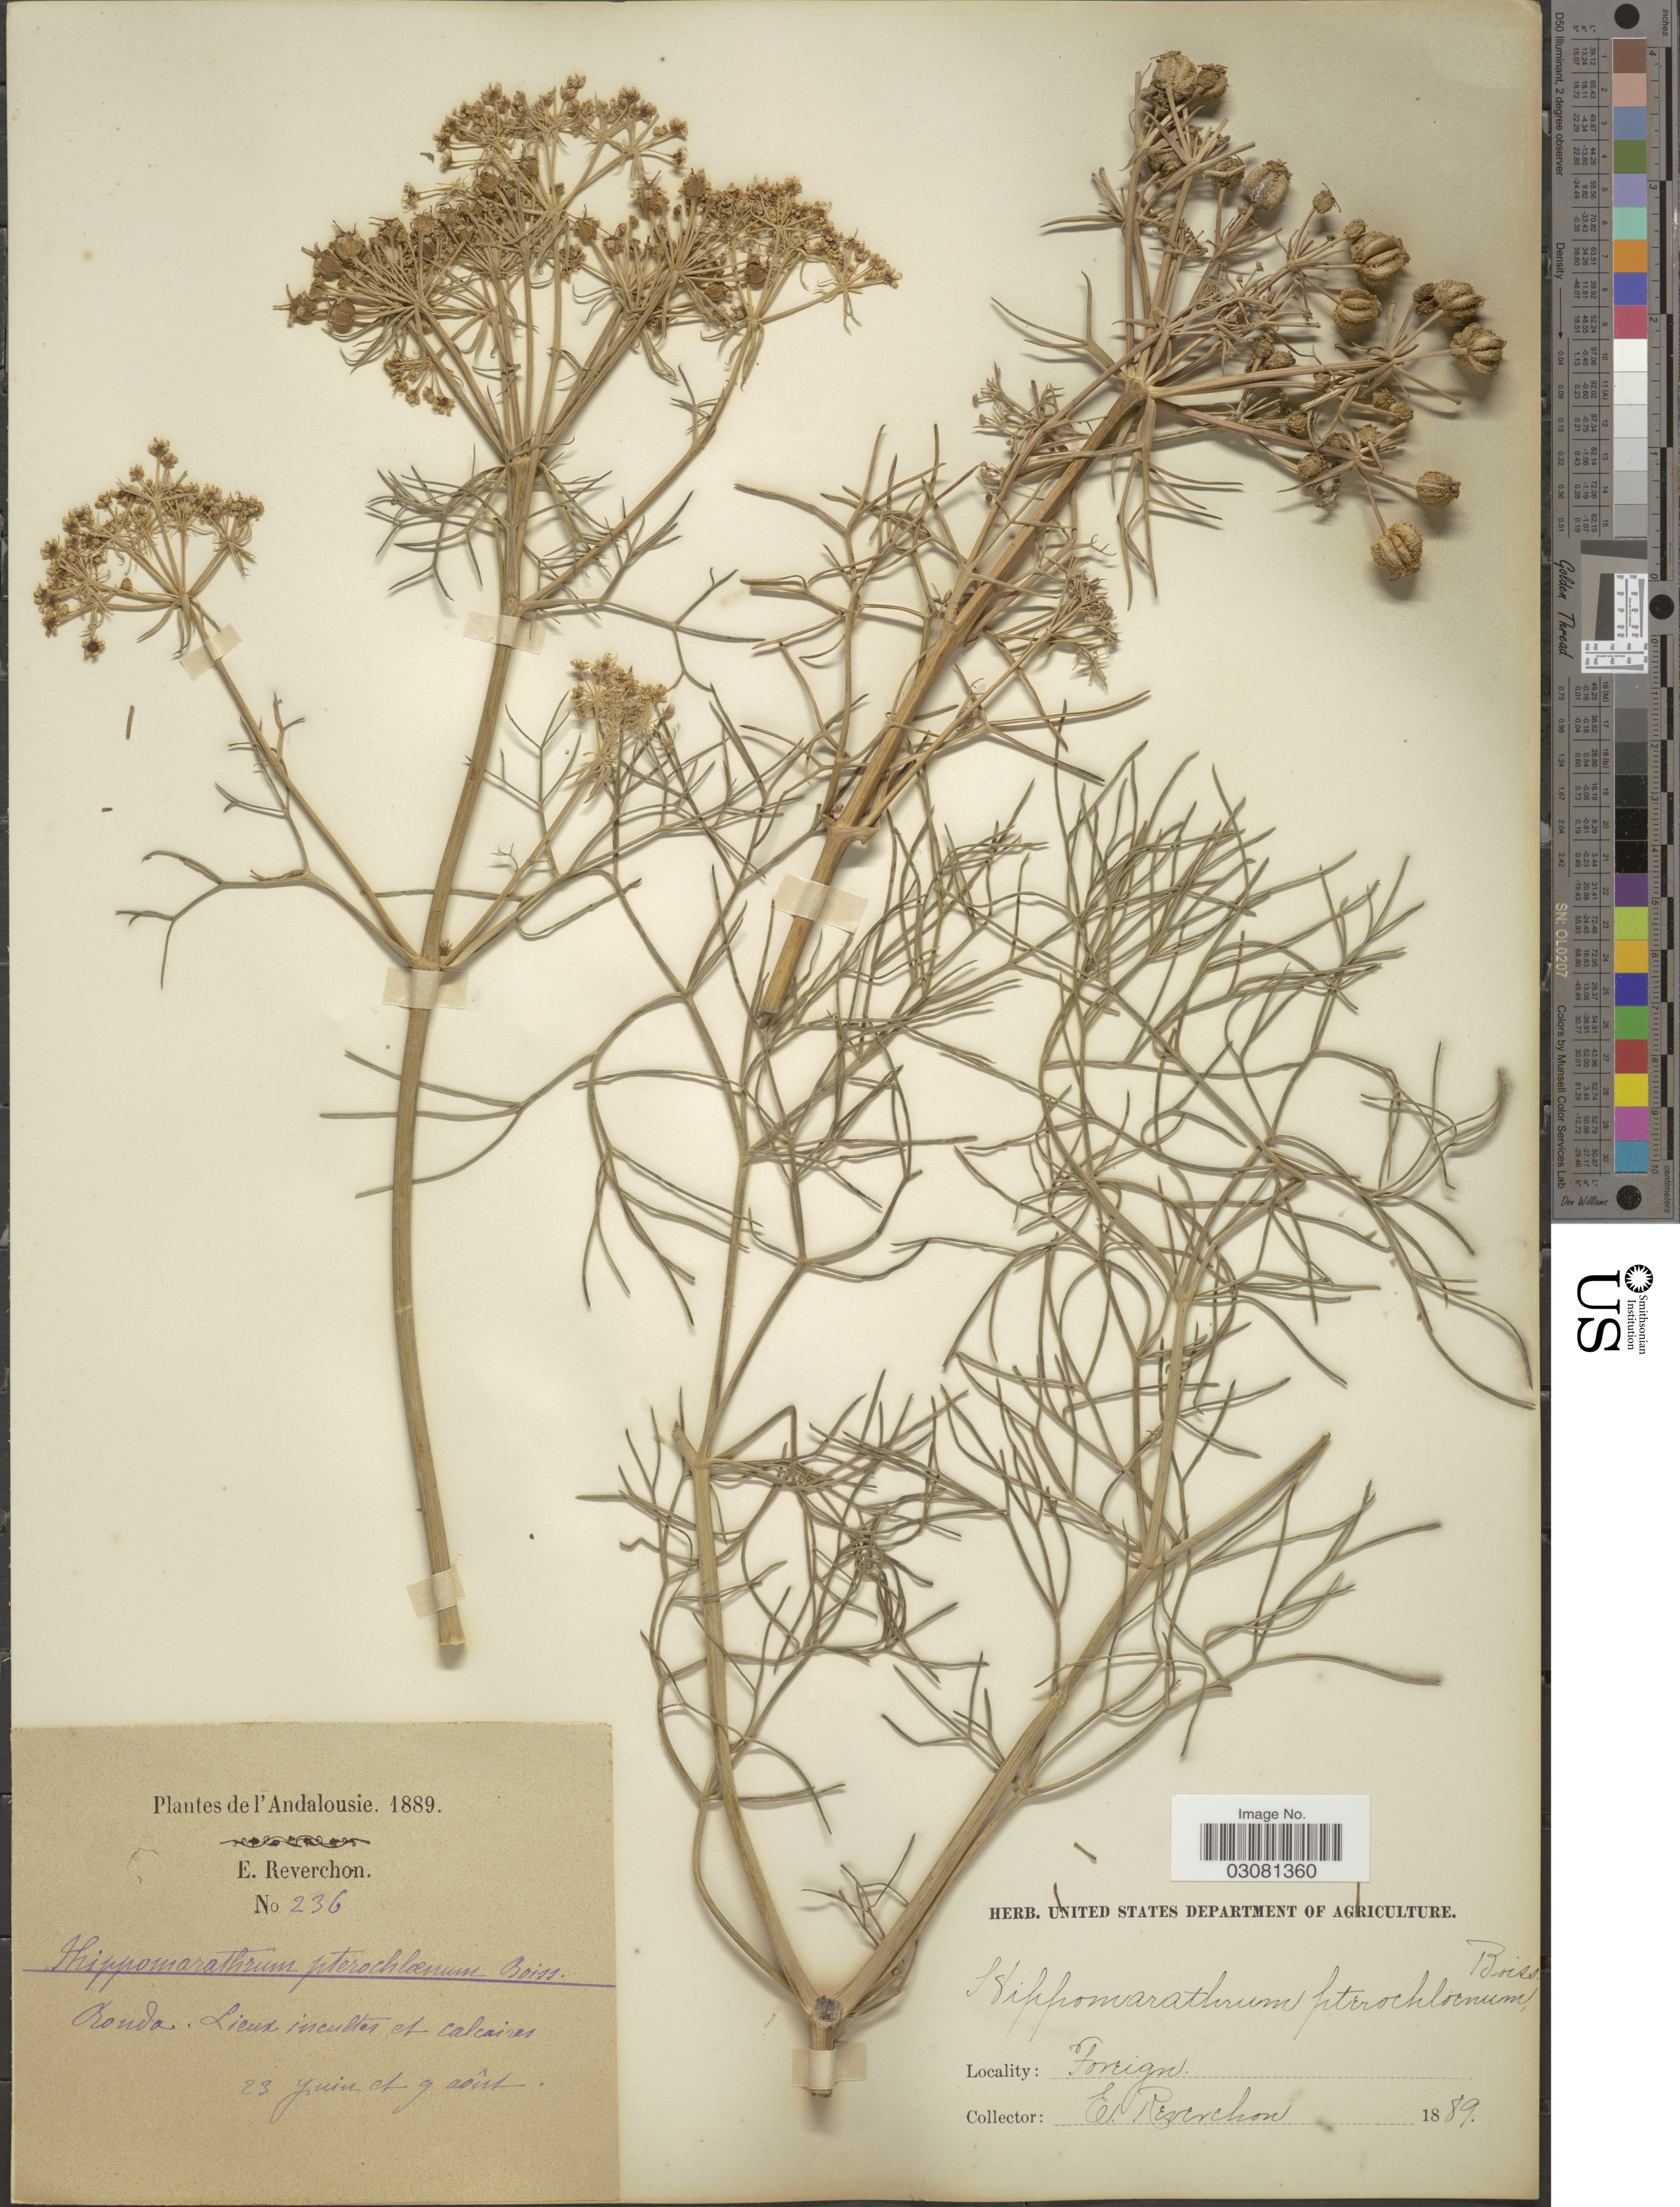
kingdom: Plantae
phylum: Tracheophyta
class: Magnoliopsida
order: Apiales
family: Apiaceae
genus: Hippomarathrum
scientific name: Hippomarathrum pterochlaenum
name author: (DC.) Boiss.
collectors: E. Reverchon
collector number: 236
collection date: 1889-06-23/1889-08-09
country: Spain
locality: Andalousie. Ronda. Foreign.